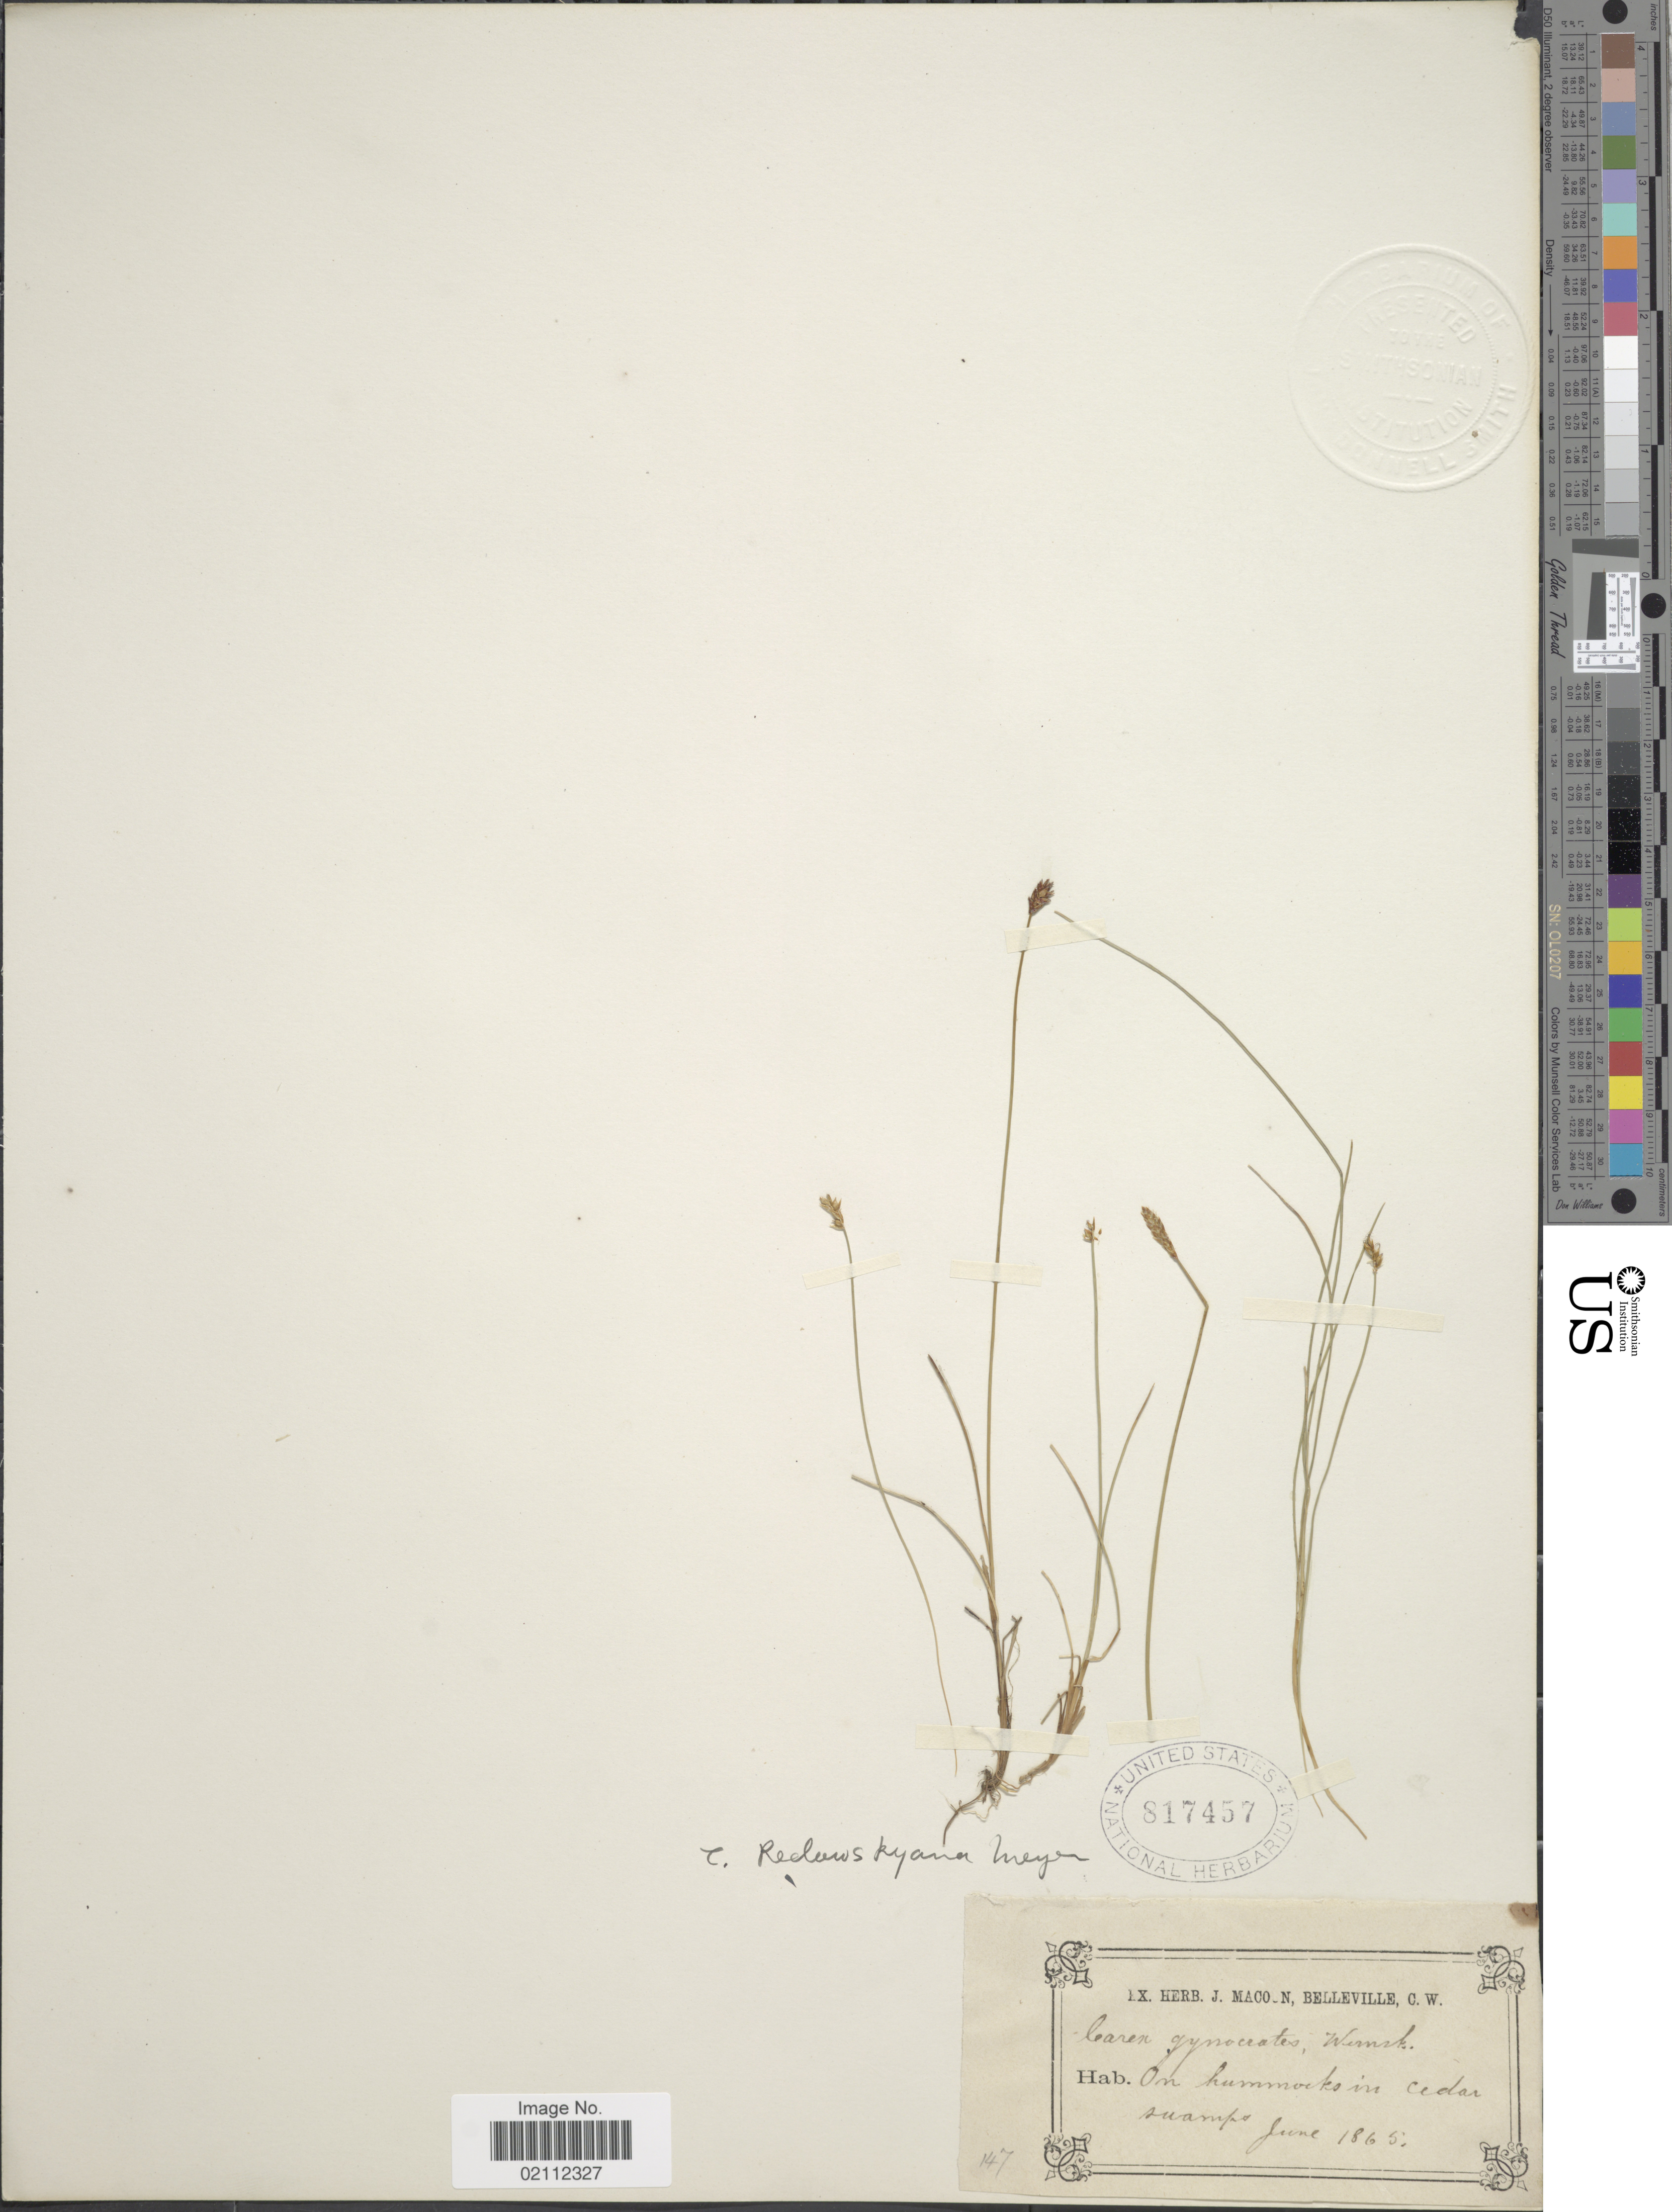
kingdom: Plantae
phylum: Tracheophyta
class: Liliopsida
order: Poales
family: Cyperaceae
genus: Carex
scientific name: Carex nardina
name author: (Hornem.) Fr.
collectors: Ex herb. J. Macoun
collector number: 147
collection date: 1865-06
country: Canada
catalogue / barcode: US 817457